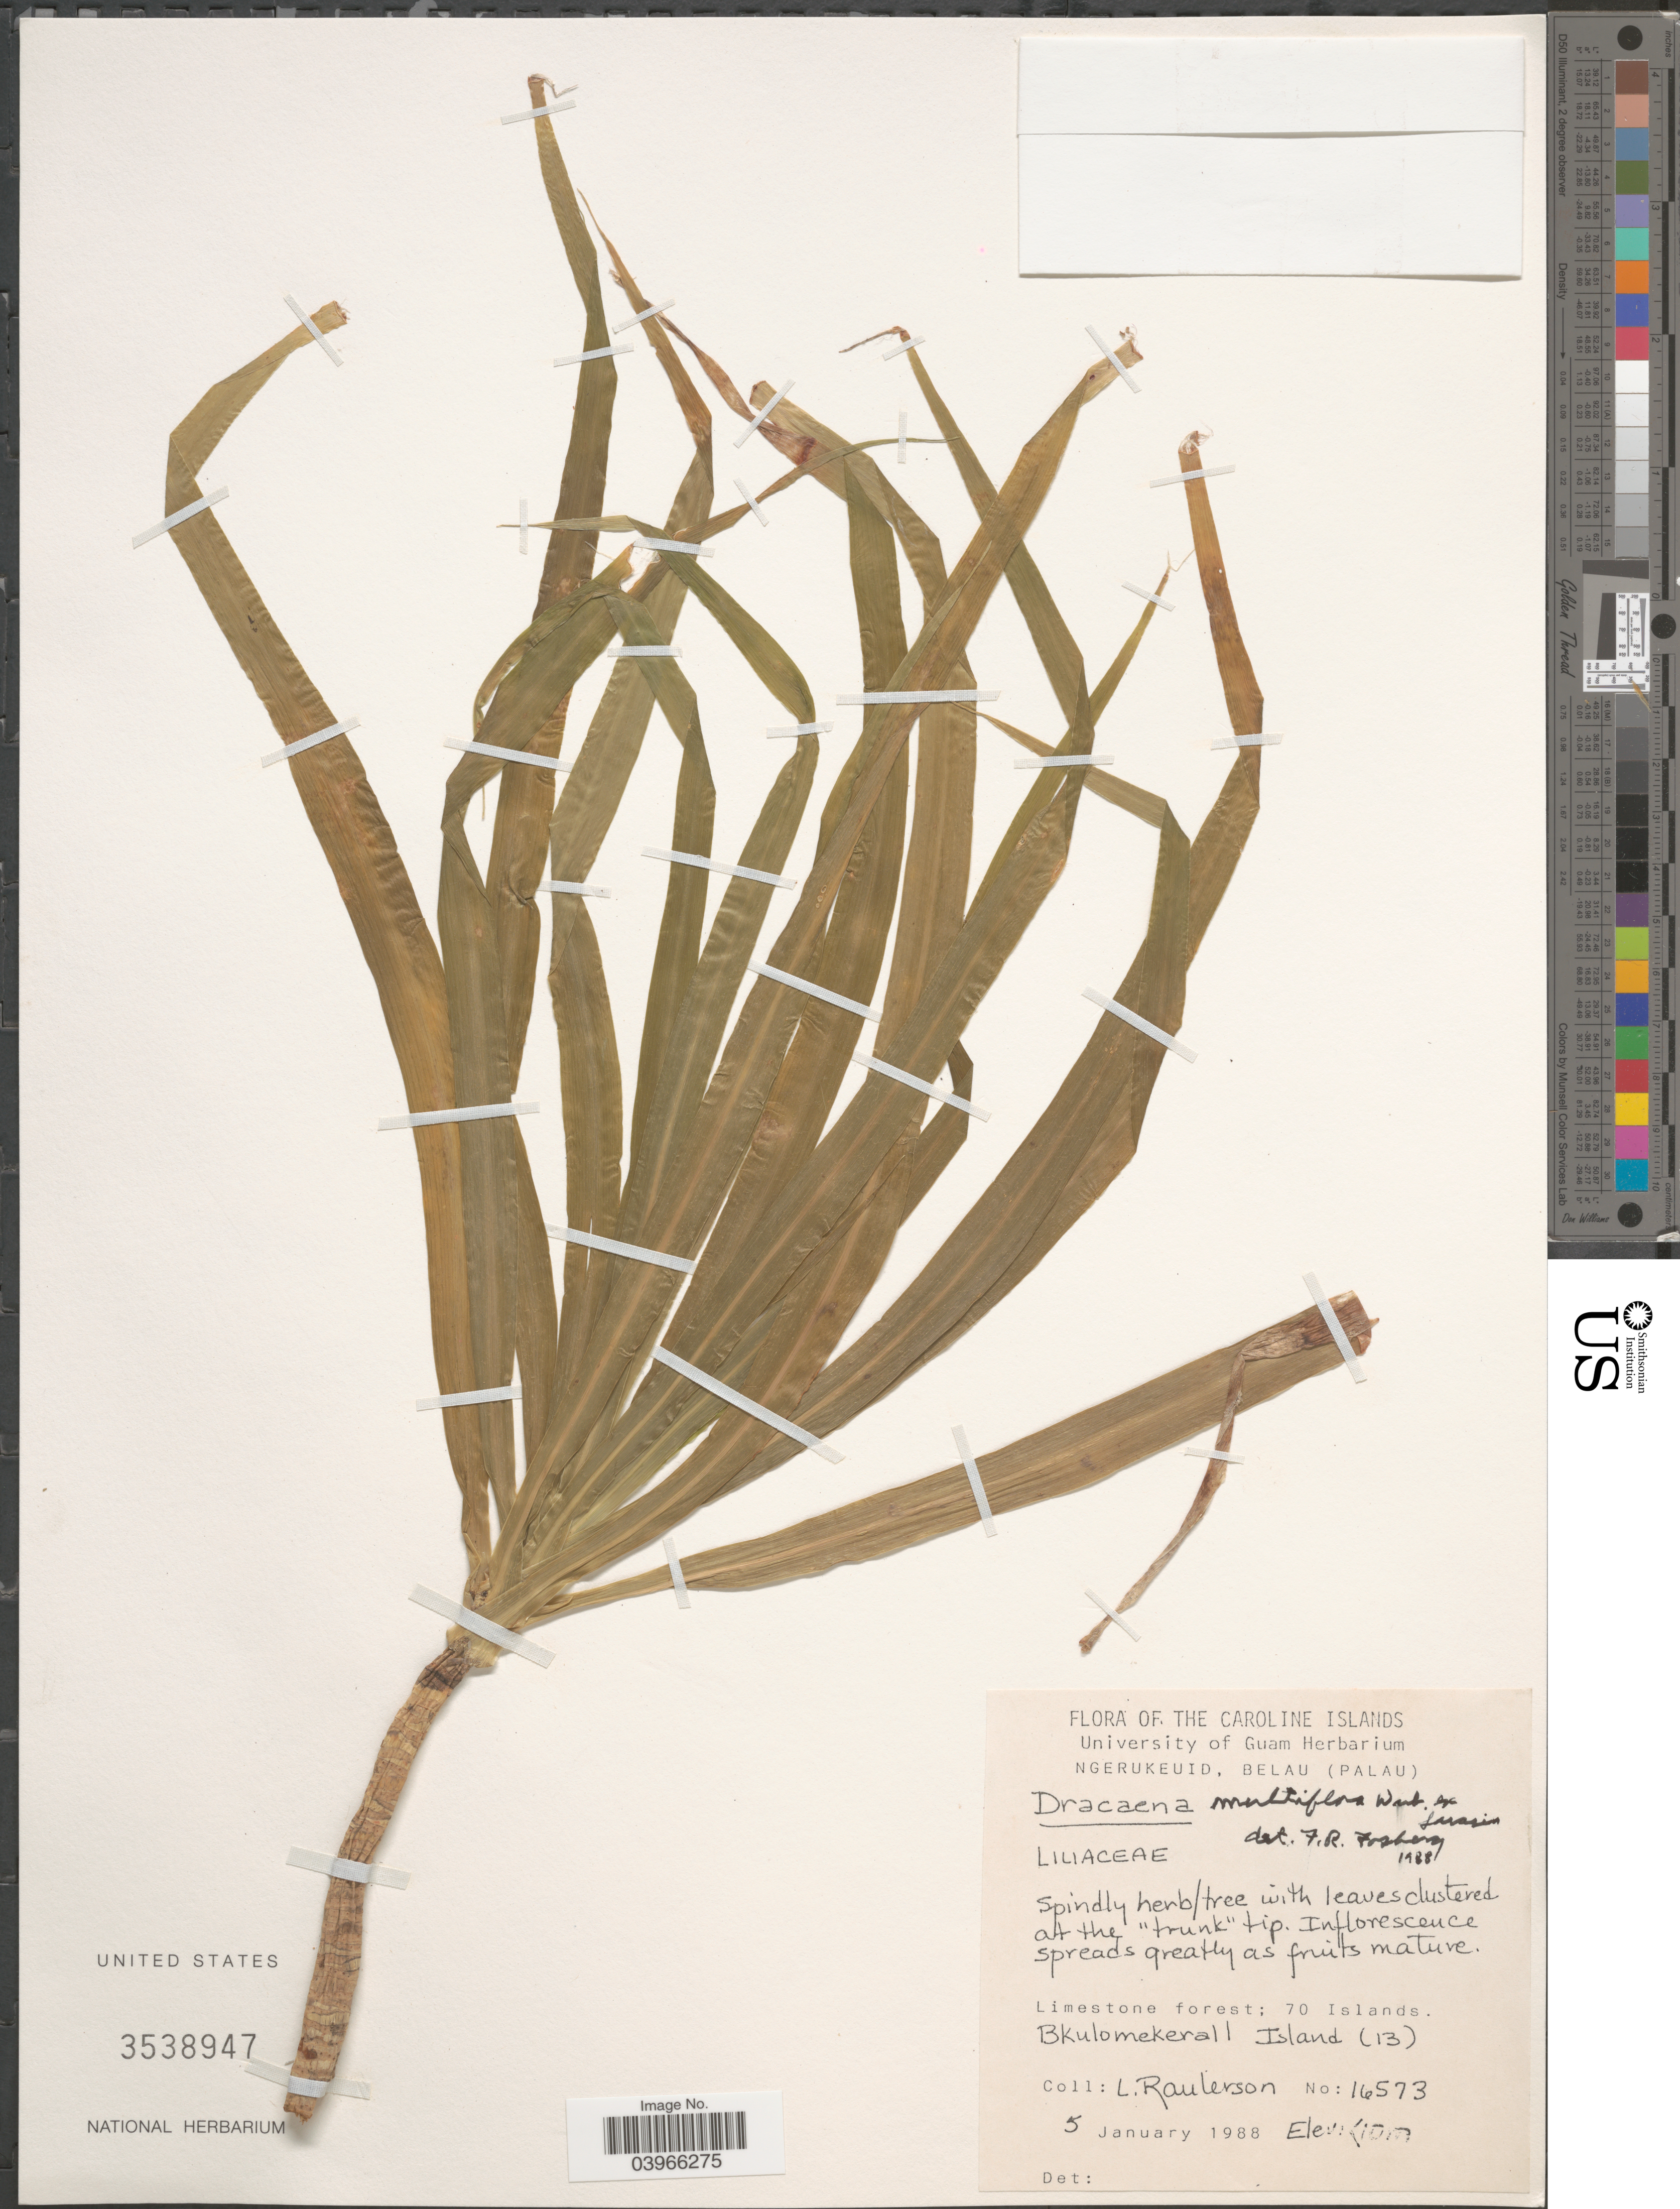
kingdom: Plantae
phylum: Tracheophyta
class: Liliopsida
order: Asparagales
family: Asparagaceae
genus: Dracaena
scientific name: Dracaena multiflora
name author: Warb. ex Sarasin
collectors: L. Raulerson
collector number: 16573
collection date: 1988-01-05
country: Palau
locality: Caroline Islands. Ngerukeuid, Belau (Palau). Limestone forest: 70 Islands. Bkulomekerall Island (13).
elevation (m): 10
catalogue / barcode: US 3538947